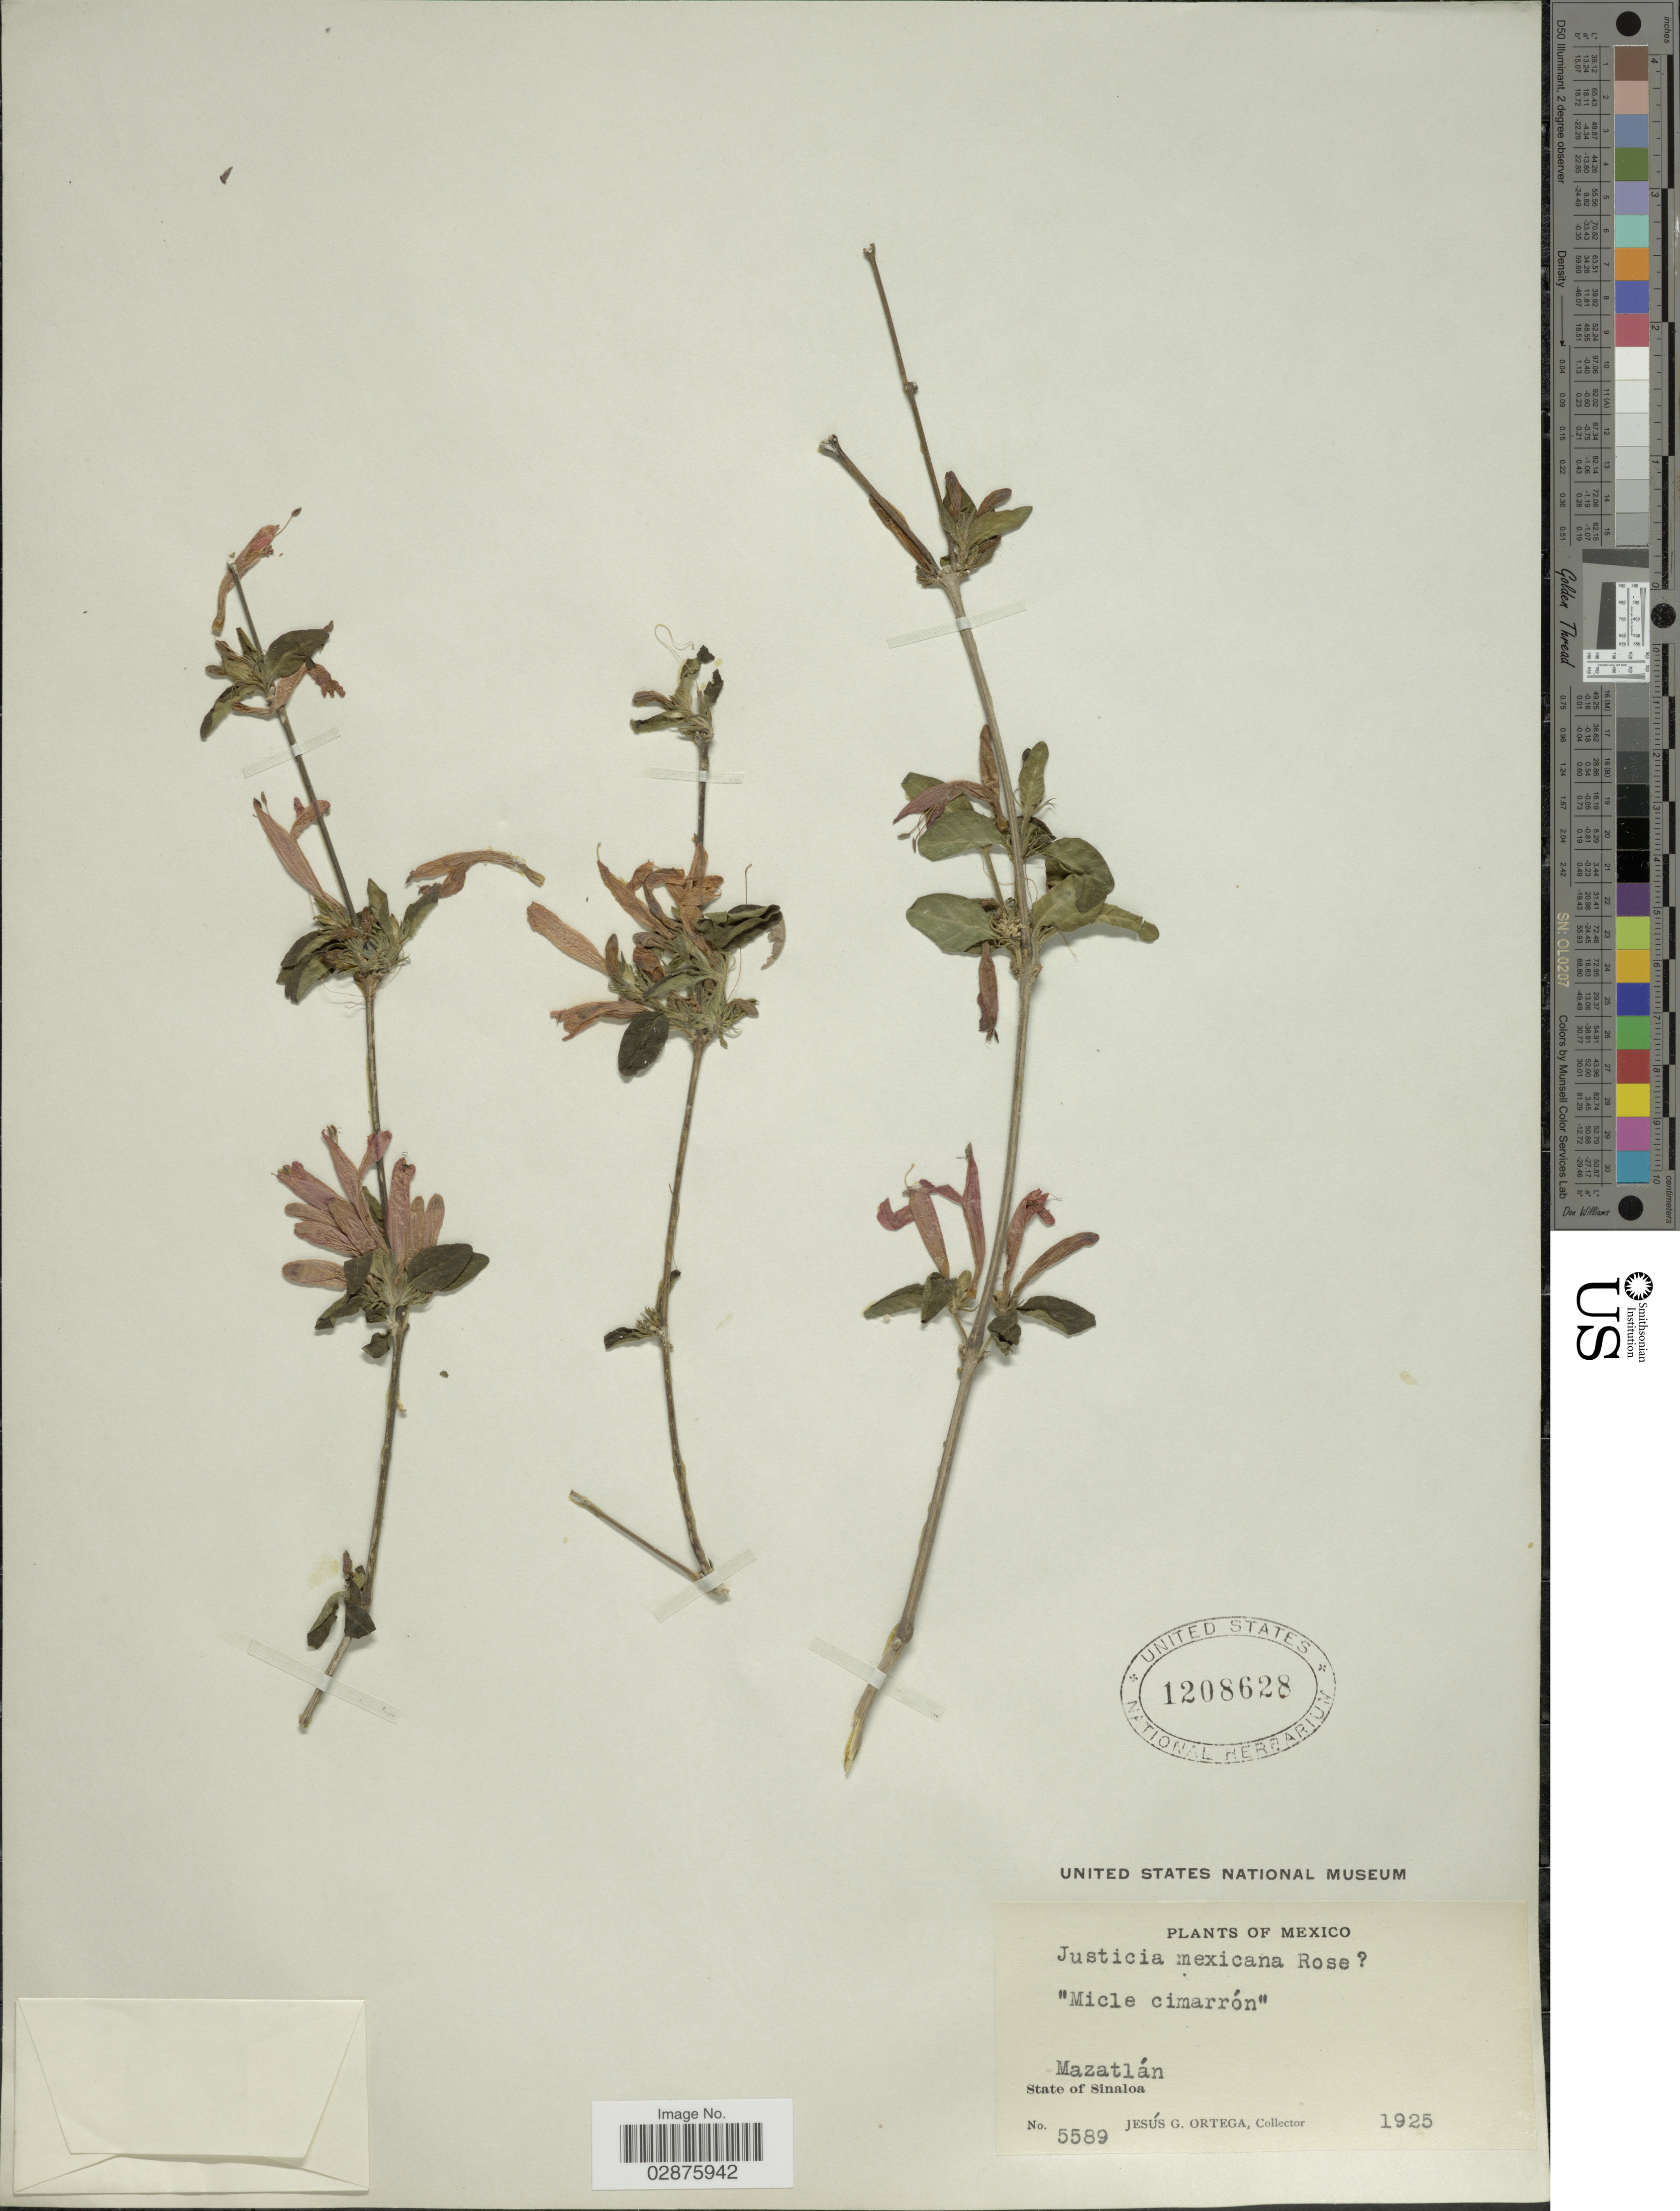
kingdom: Plantae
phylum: Tracheophyta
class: Magnoliopsida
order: Lamiales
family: Acanthaceae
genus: Justicia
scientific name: Justicia candicans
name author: (Nees) L.D. Benson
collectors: J. Ortega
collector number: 5589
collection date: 1925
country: Mexico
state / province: Sinaloa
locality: Mazatlán.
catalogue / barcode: US 1208628